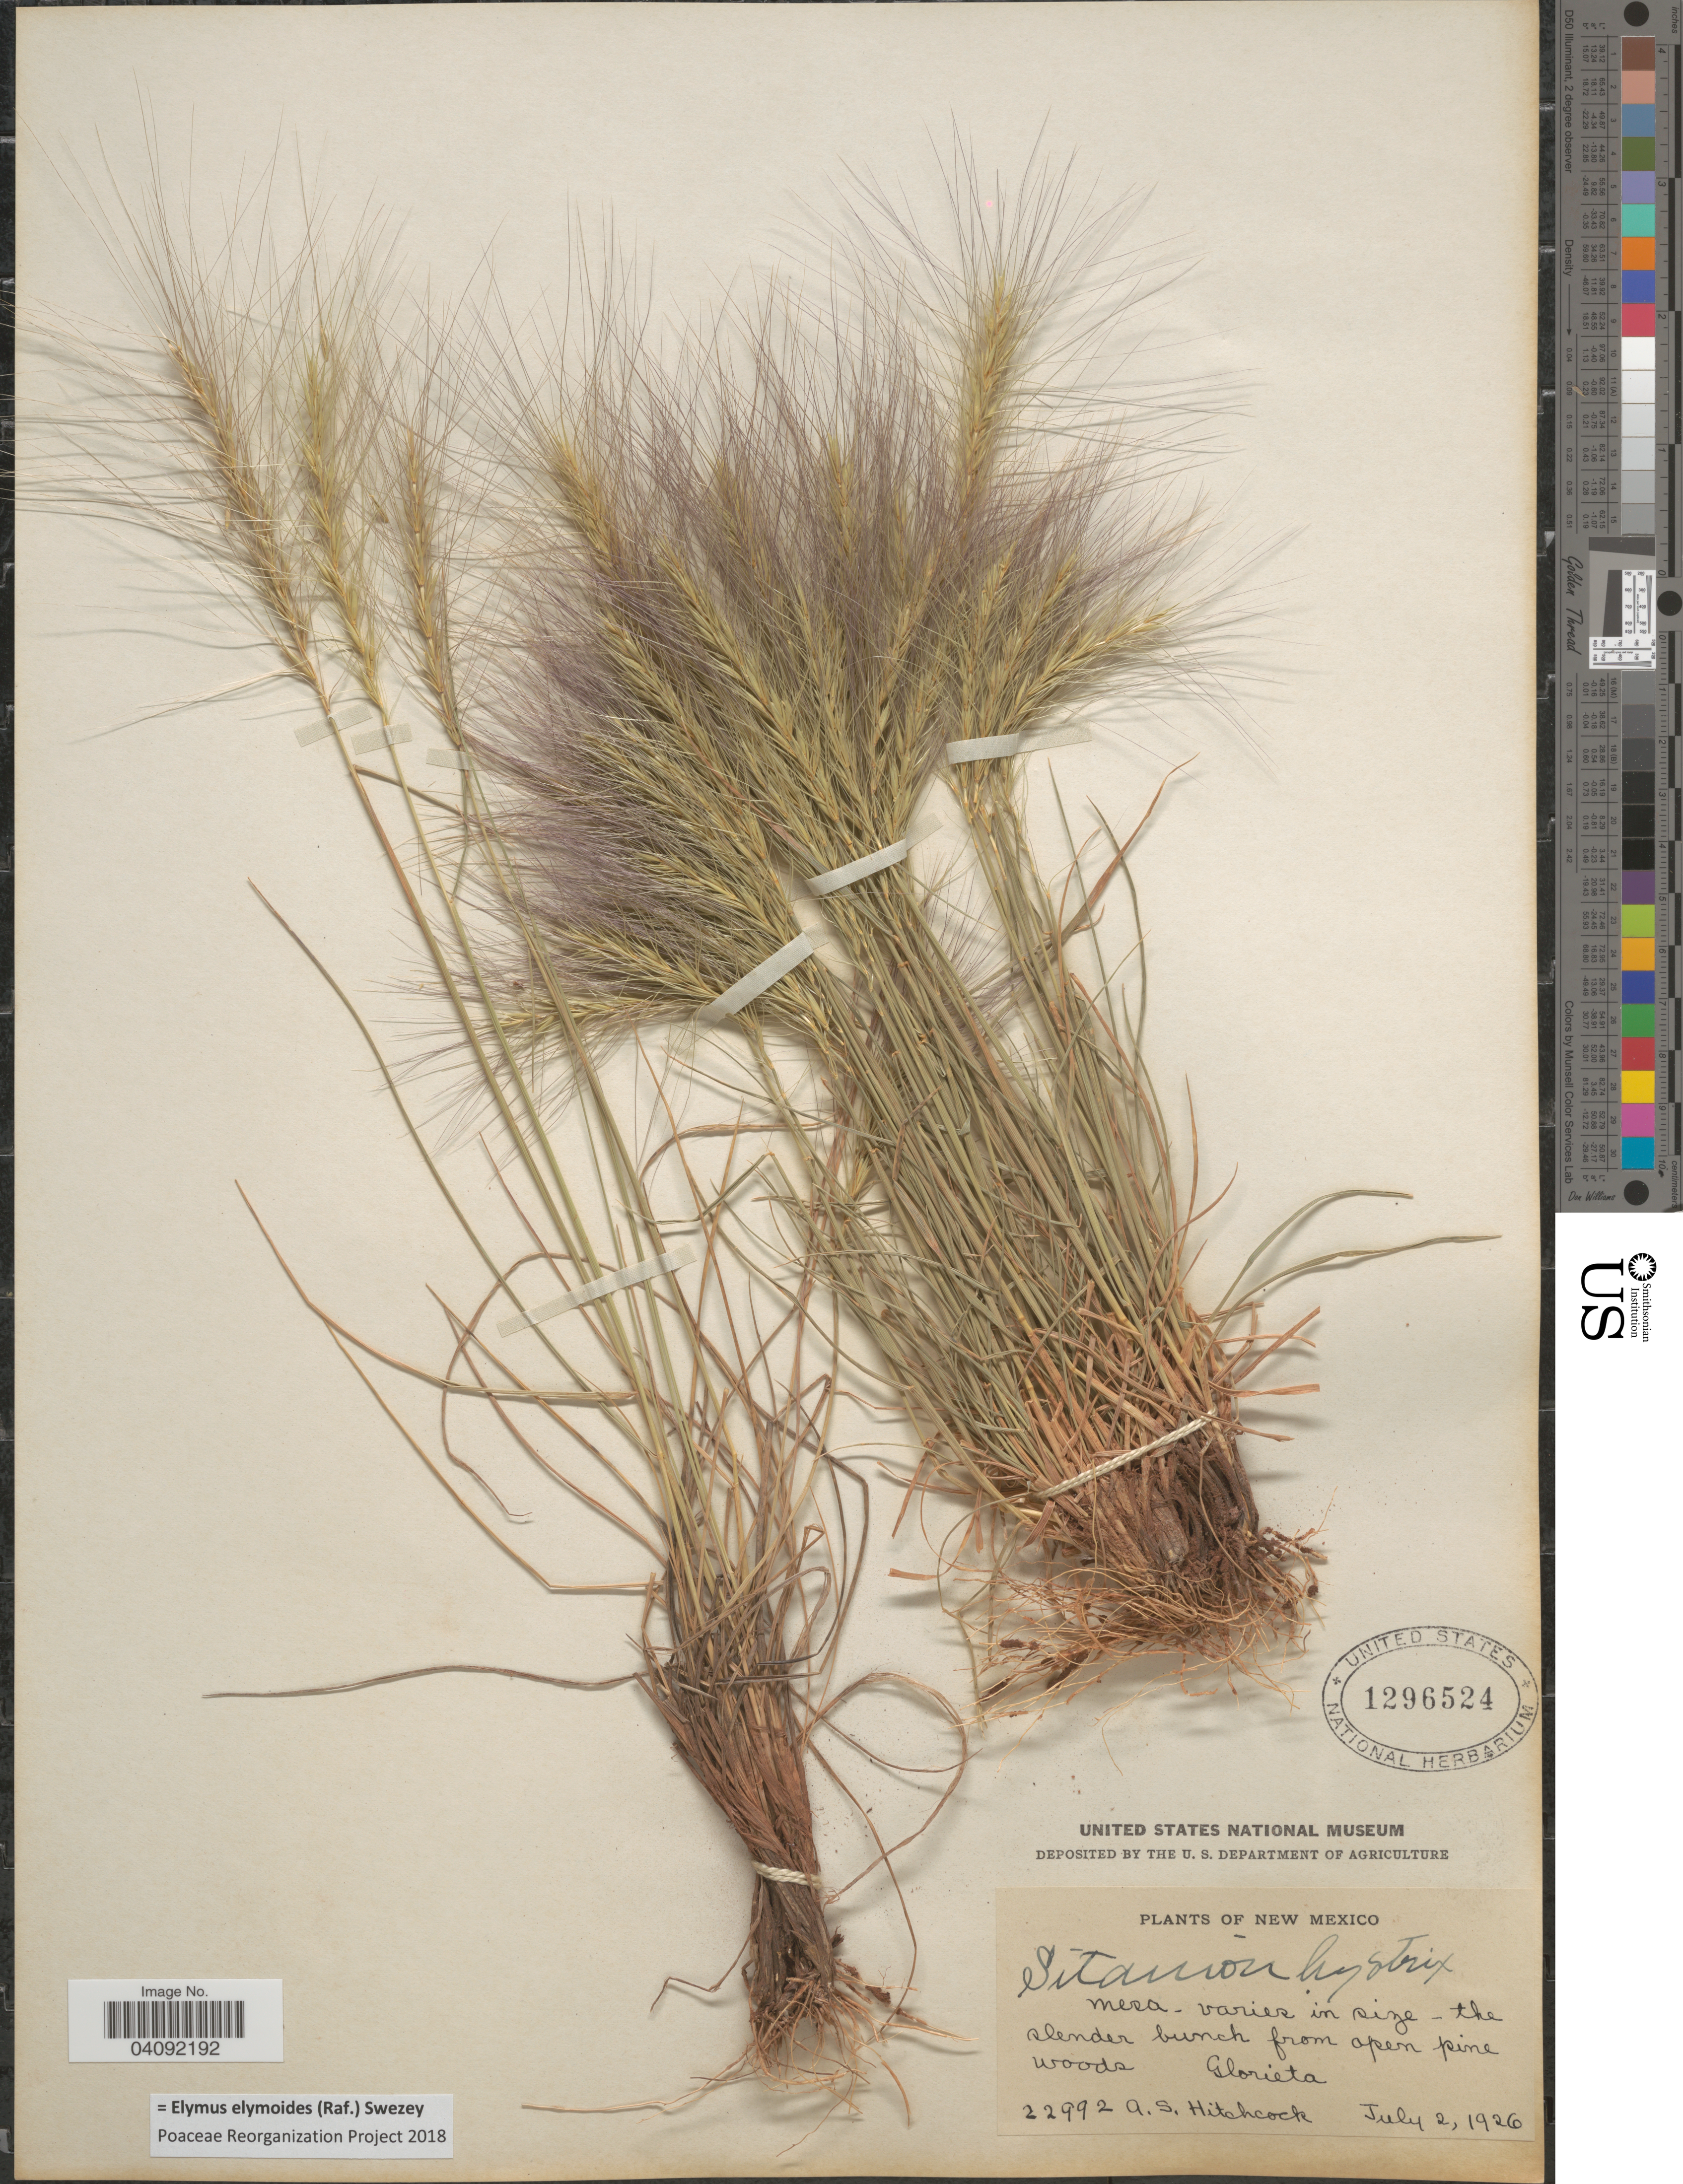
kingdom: Plantae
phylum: Tracheophyta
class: Liliopsida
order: Poales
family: Poaceae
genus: Elymus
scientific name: Elymus elymoides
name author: (Raf.) Swezey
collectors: A. S. Hitchcock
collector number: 22992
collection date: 1926-07-02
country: United States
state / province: New Mexico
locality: Glorieta.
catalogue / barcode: US 1296524